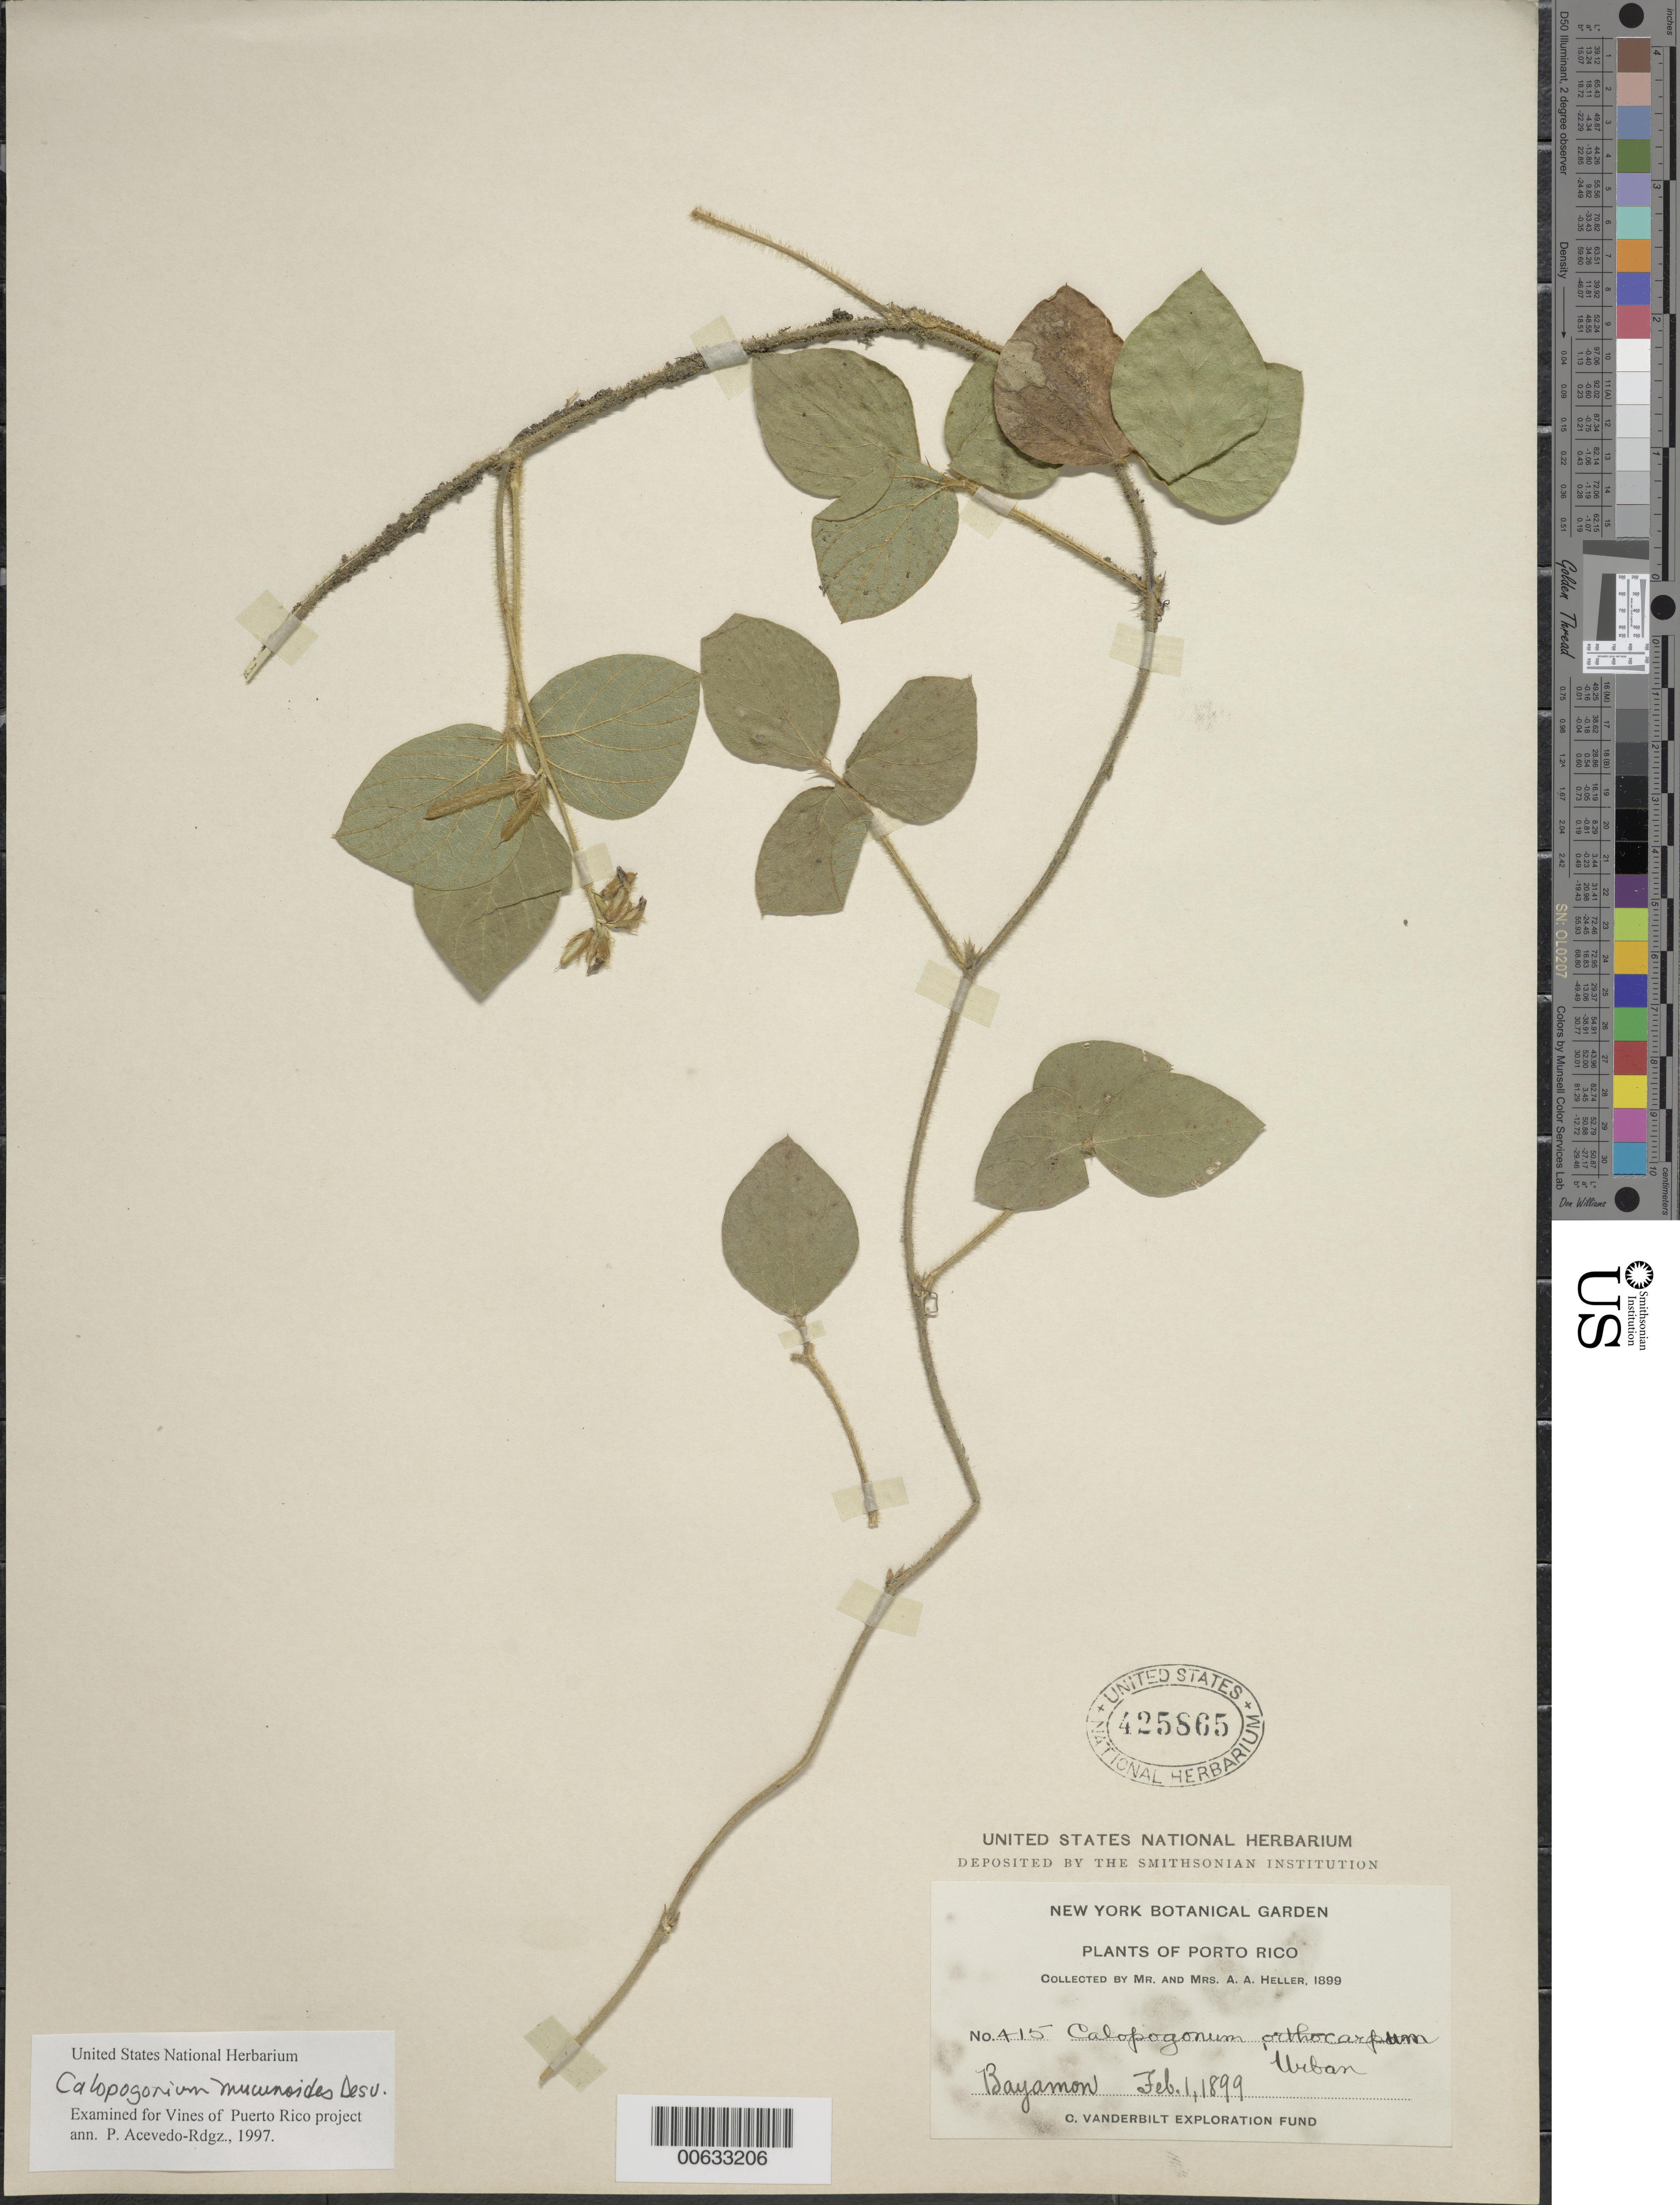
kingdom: Plantae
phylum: Tracheophyta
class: Magnoliopsida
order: Fabales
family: Fabaceae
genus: Calopogonium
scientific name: Calopogonium mucunoides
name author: Desv.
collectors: A. A. Heller & E. G. Heller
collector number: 415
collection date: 1899-02-01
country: Puerto Rico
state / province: Bayamón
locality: Porto Rico, Bayamon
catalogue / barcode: US 425865